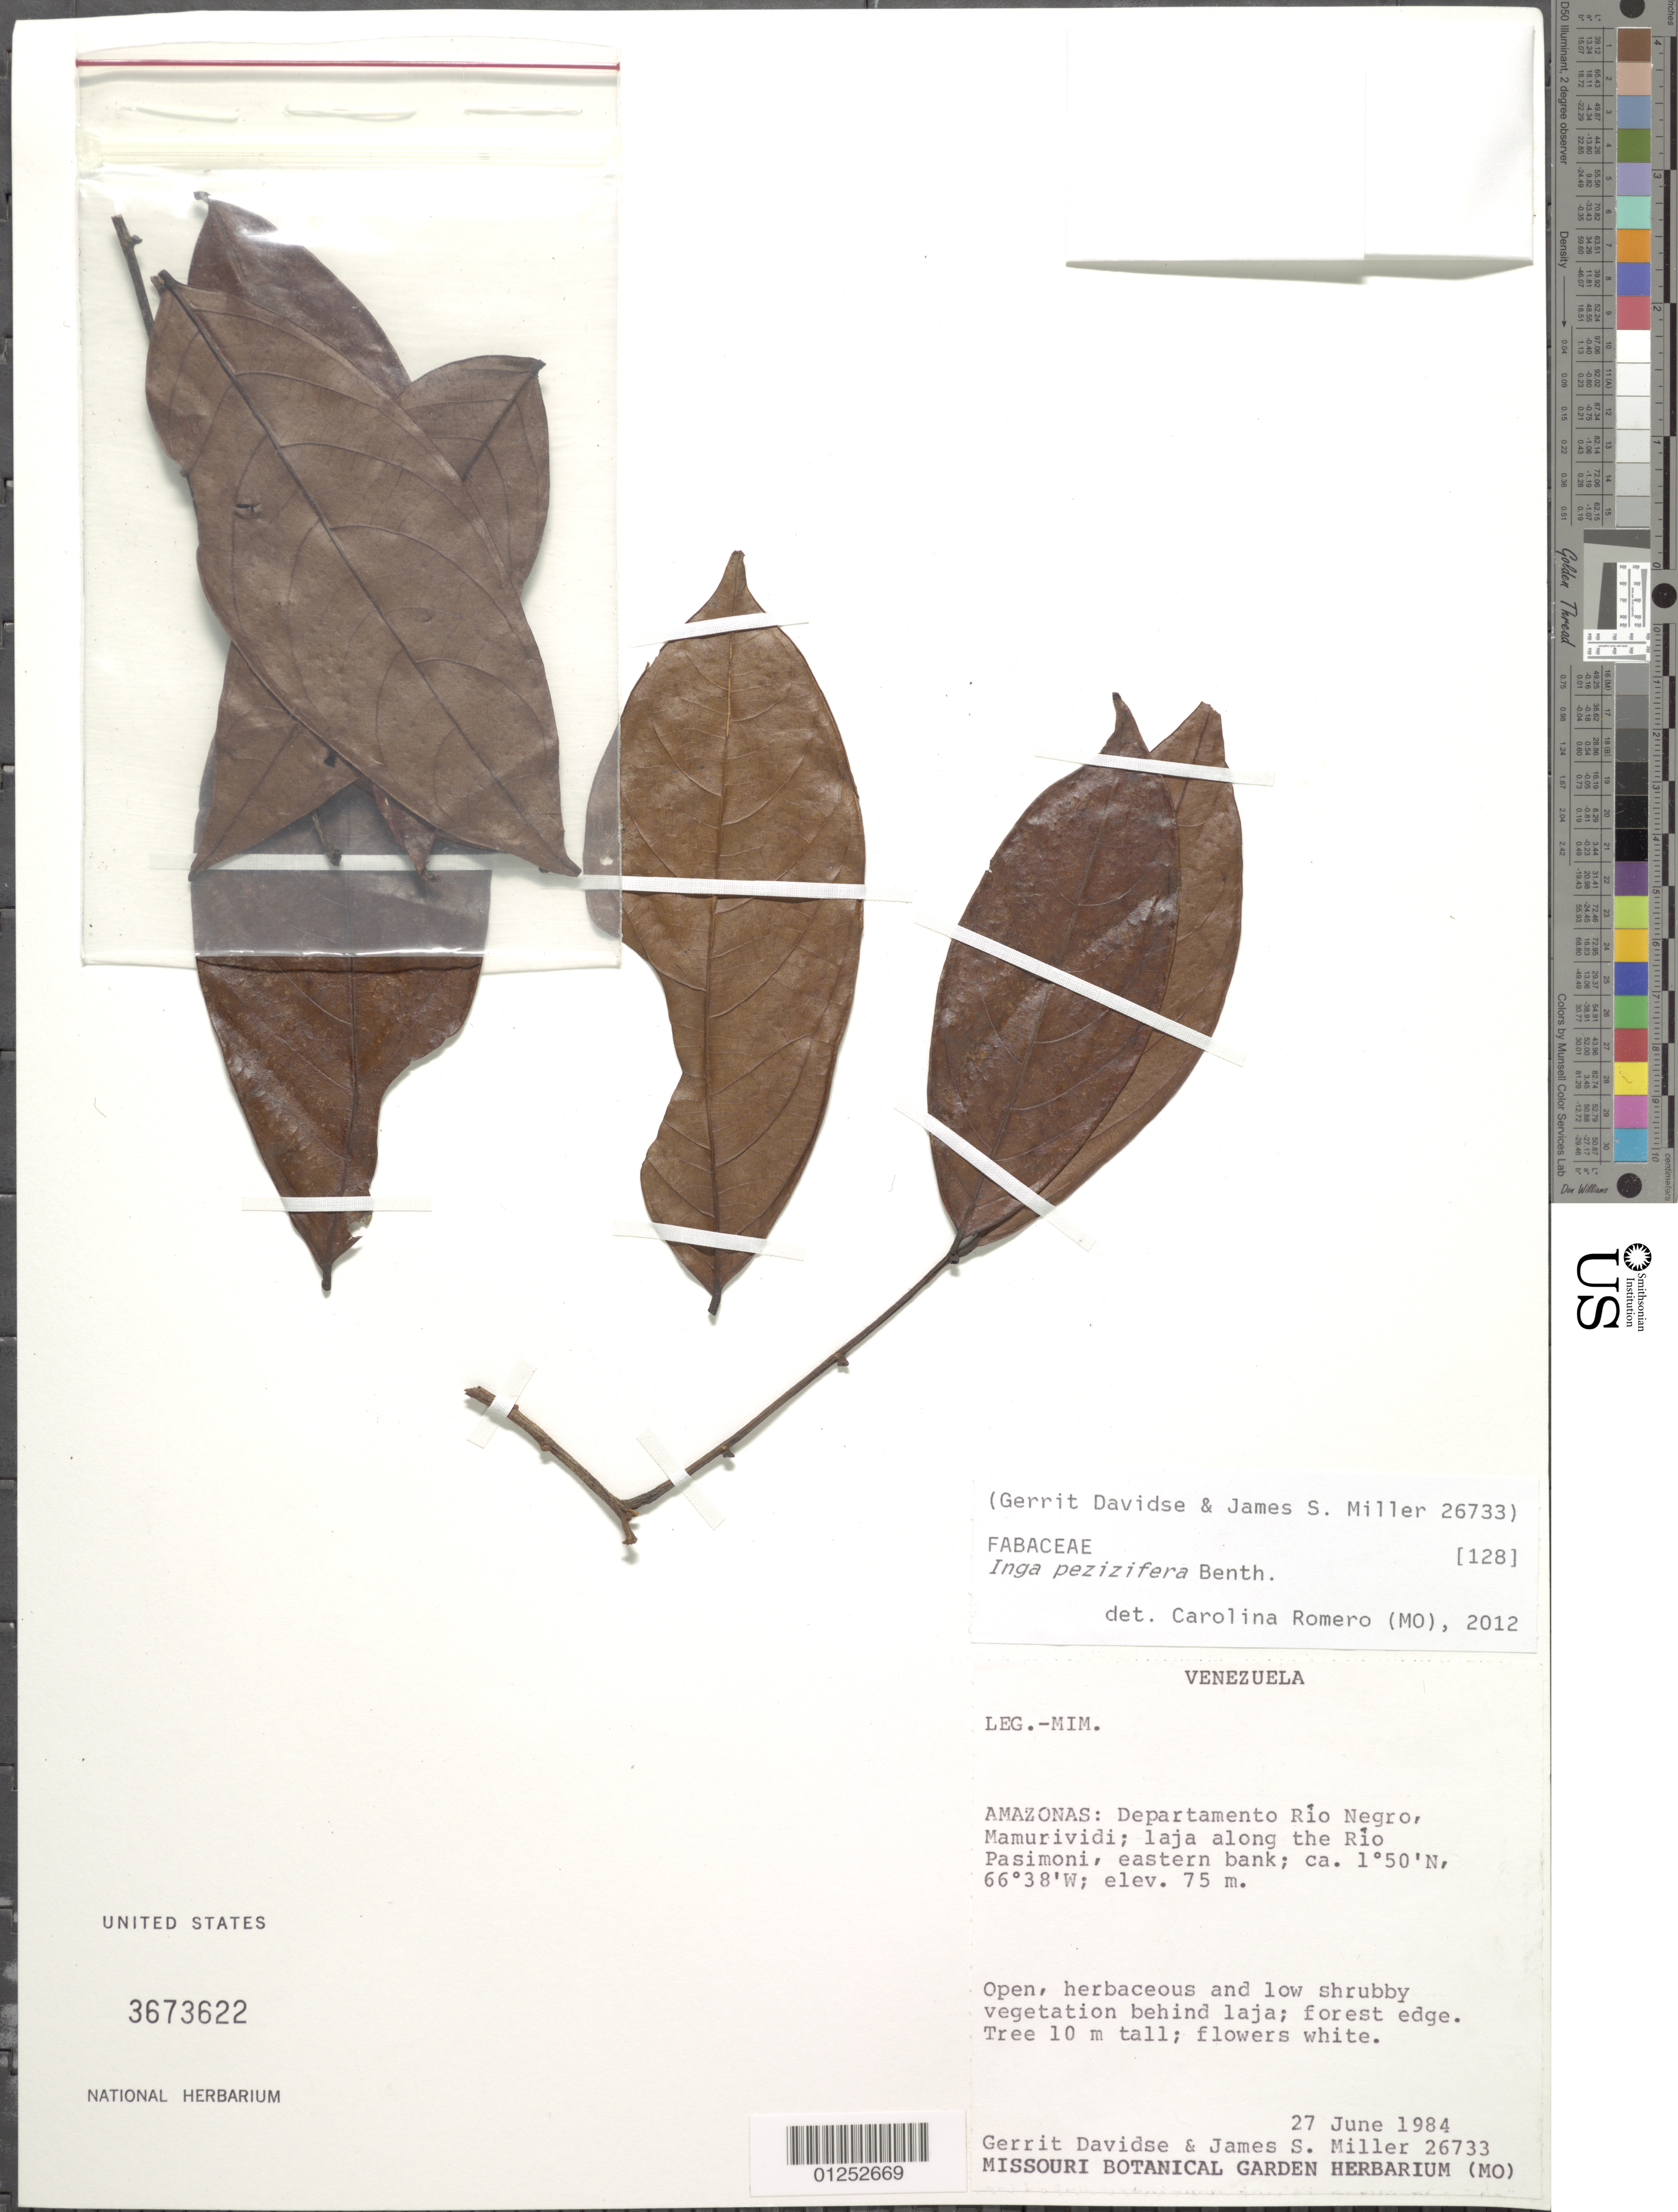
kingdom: Plantae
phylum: Tracheophyta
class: Magnoliopsida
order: Fabales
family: Fabaceae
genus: Inga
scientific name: Inga pezizifera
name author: Benth.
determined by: Romero, Carolina, (MO), Missouri Botanical Garden (UNITED STATES)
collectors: G. Davidse & J. S. Miller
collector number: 26733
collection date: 1984-06-27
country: Venezuela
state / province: Amazonas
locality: Dept. Rio Negro, Mamurividi; laja along the Rio Pasimoni, eastern bank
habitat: Open, herbaceous and low shrubby vegetation behind laja; forest edge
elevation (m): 75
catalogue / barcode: US 3673622